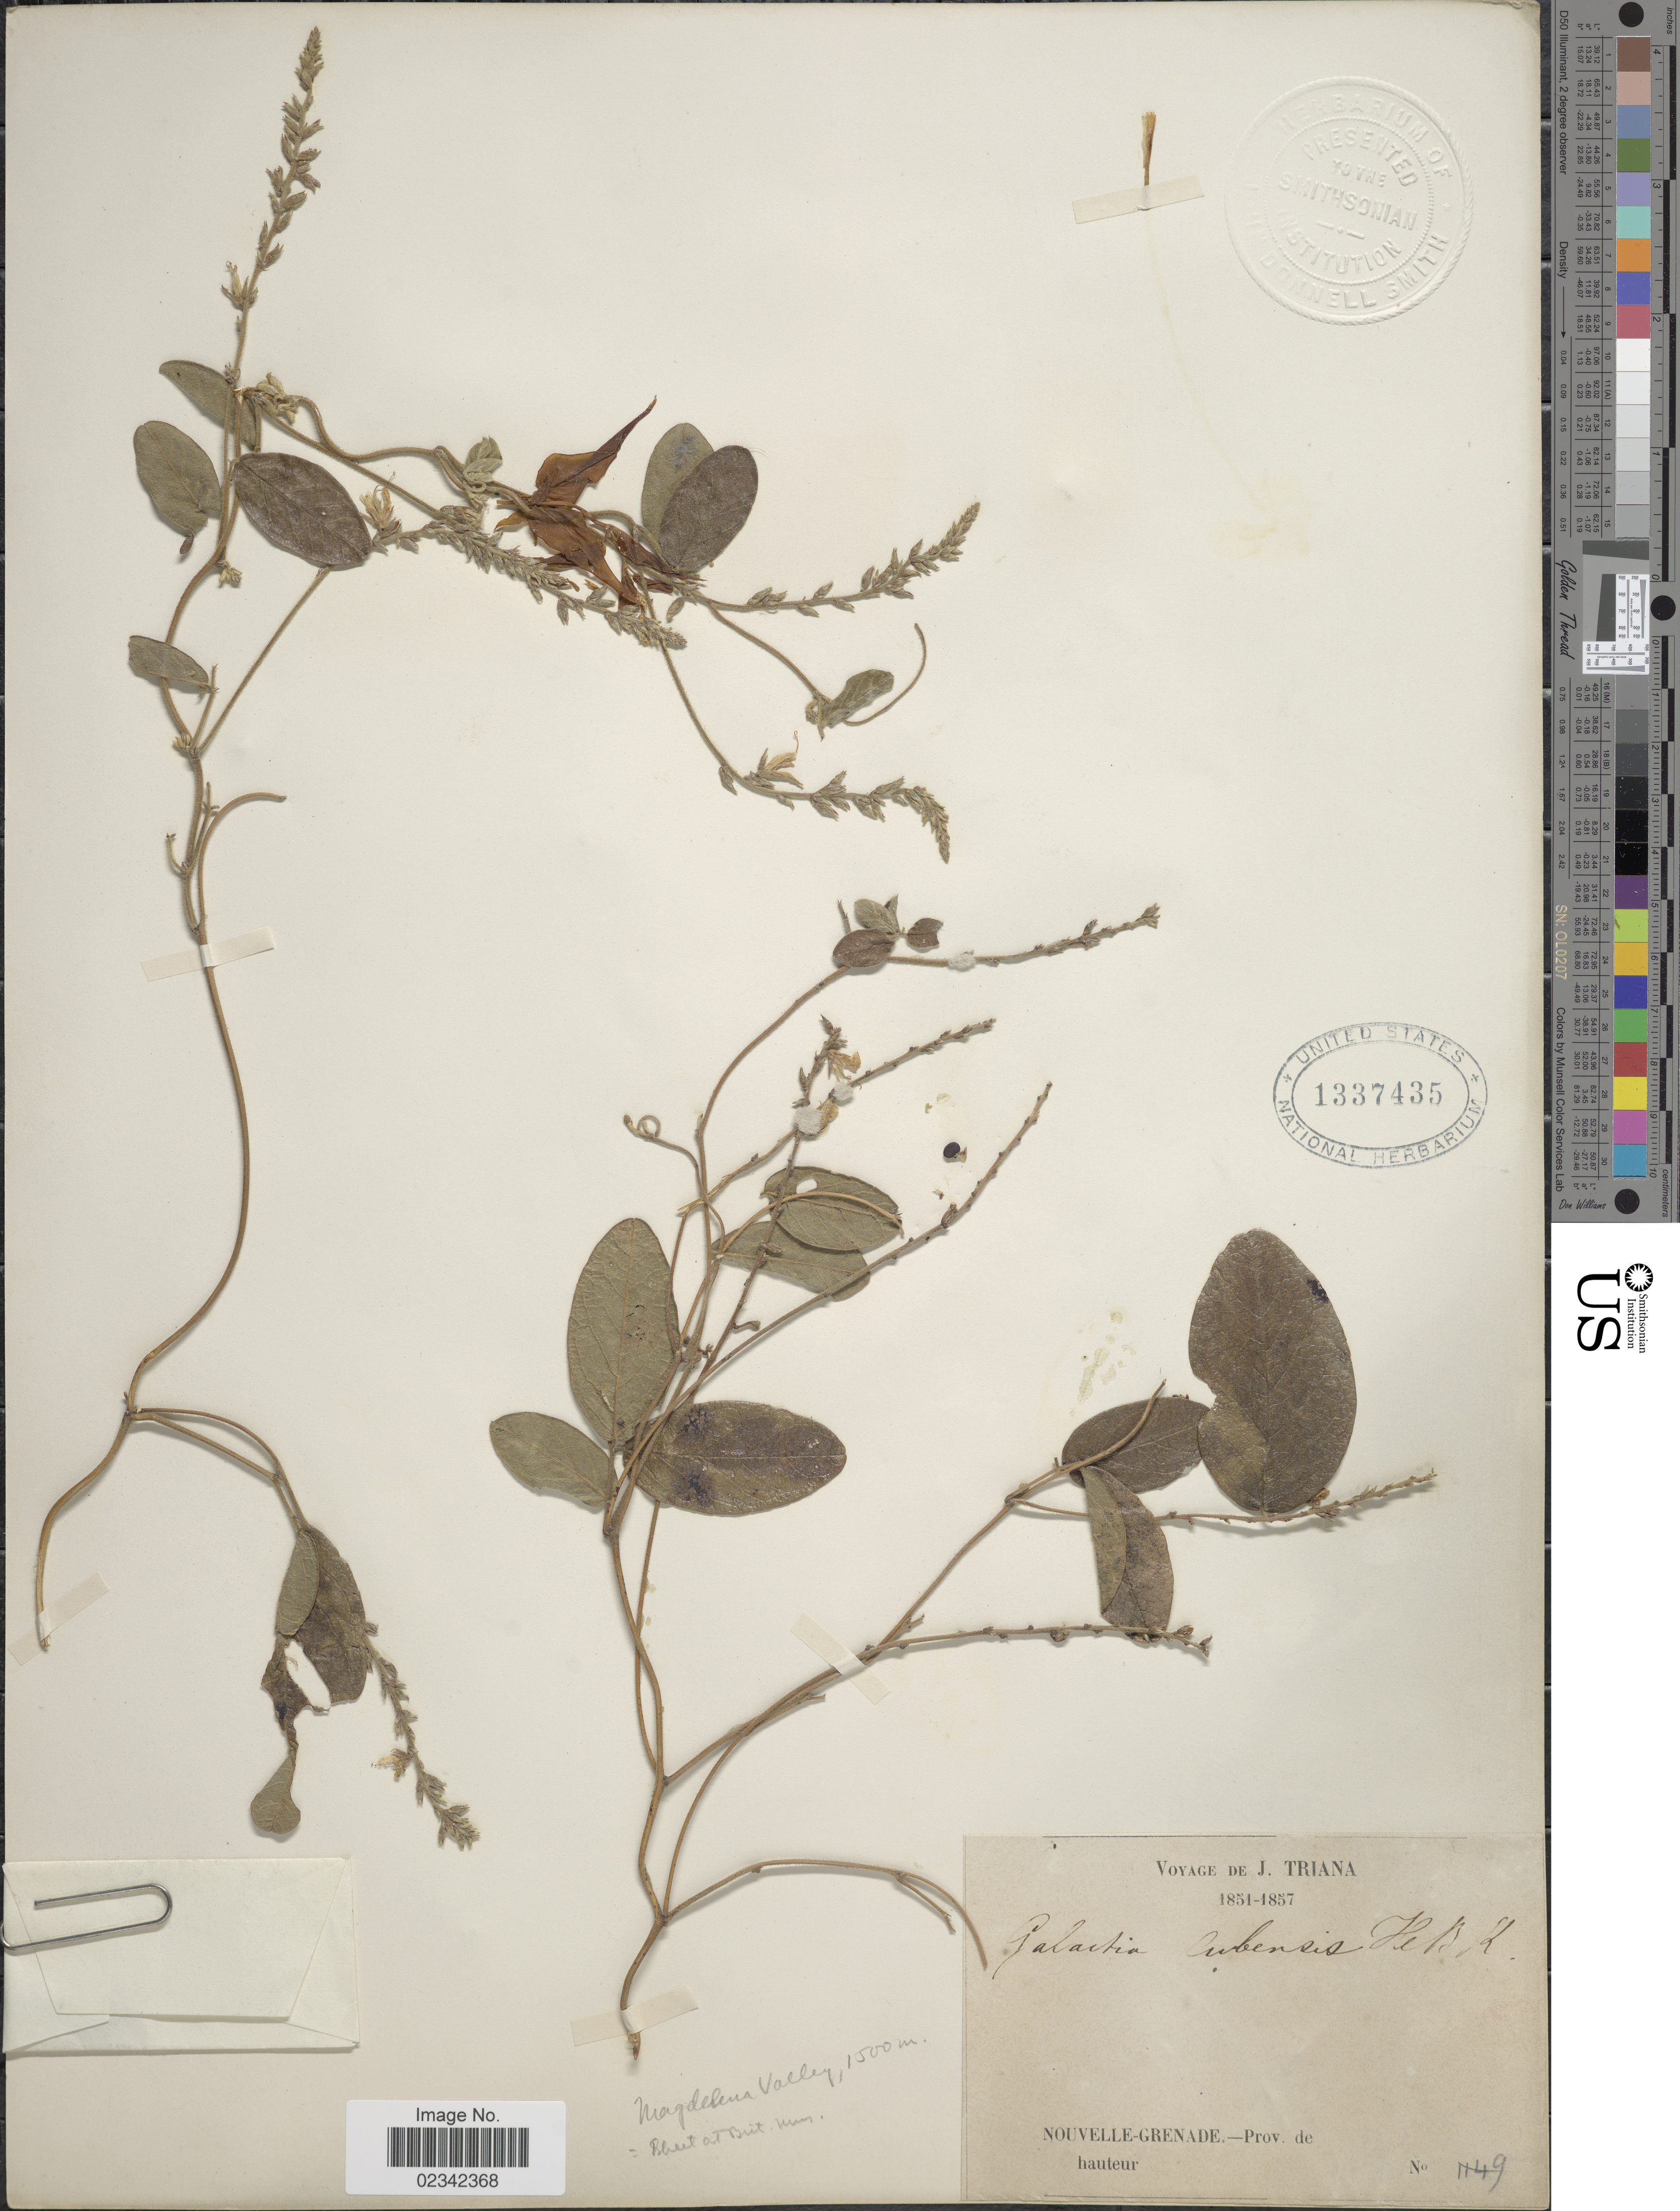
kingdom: Plantae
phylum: Tracheophyta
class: Magnoliopsida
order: Fabales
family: Fabaceae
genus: Galactia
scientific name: Galactia striata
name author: (Jacq.) Urb.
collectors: J. Triana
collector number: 1149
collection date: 1851/1857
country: Colombia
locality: Nouvelle-Grenade. Magdalena Valley.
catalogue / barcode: US 1337435